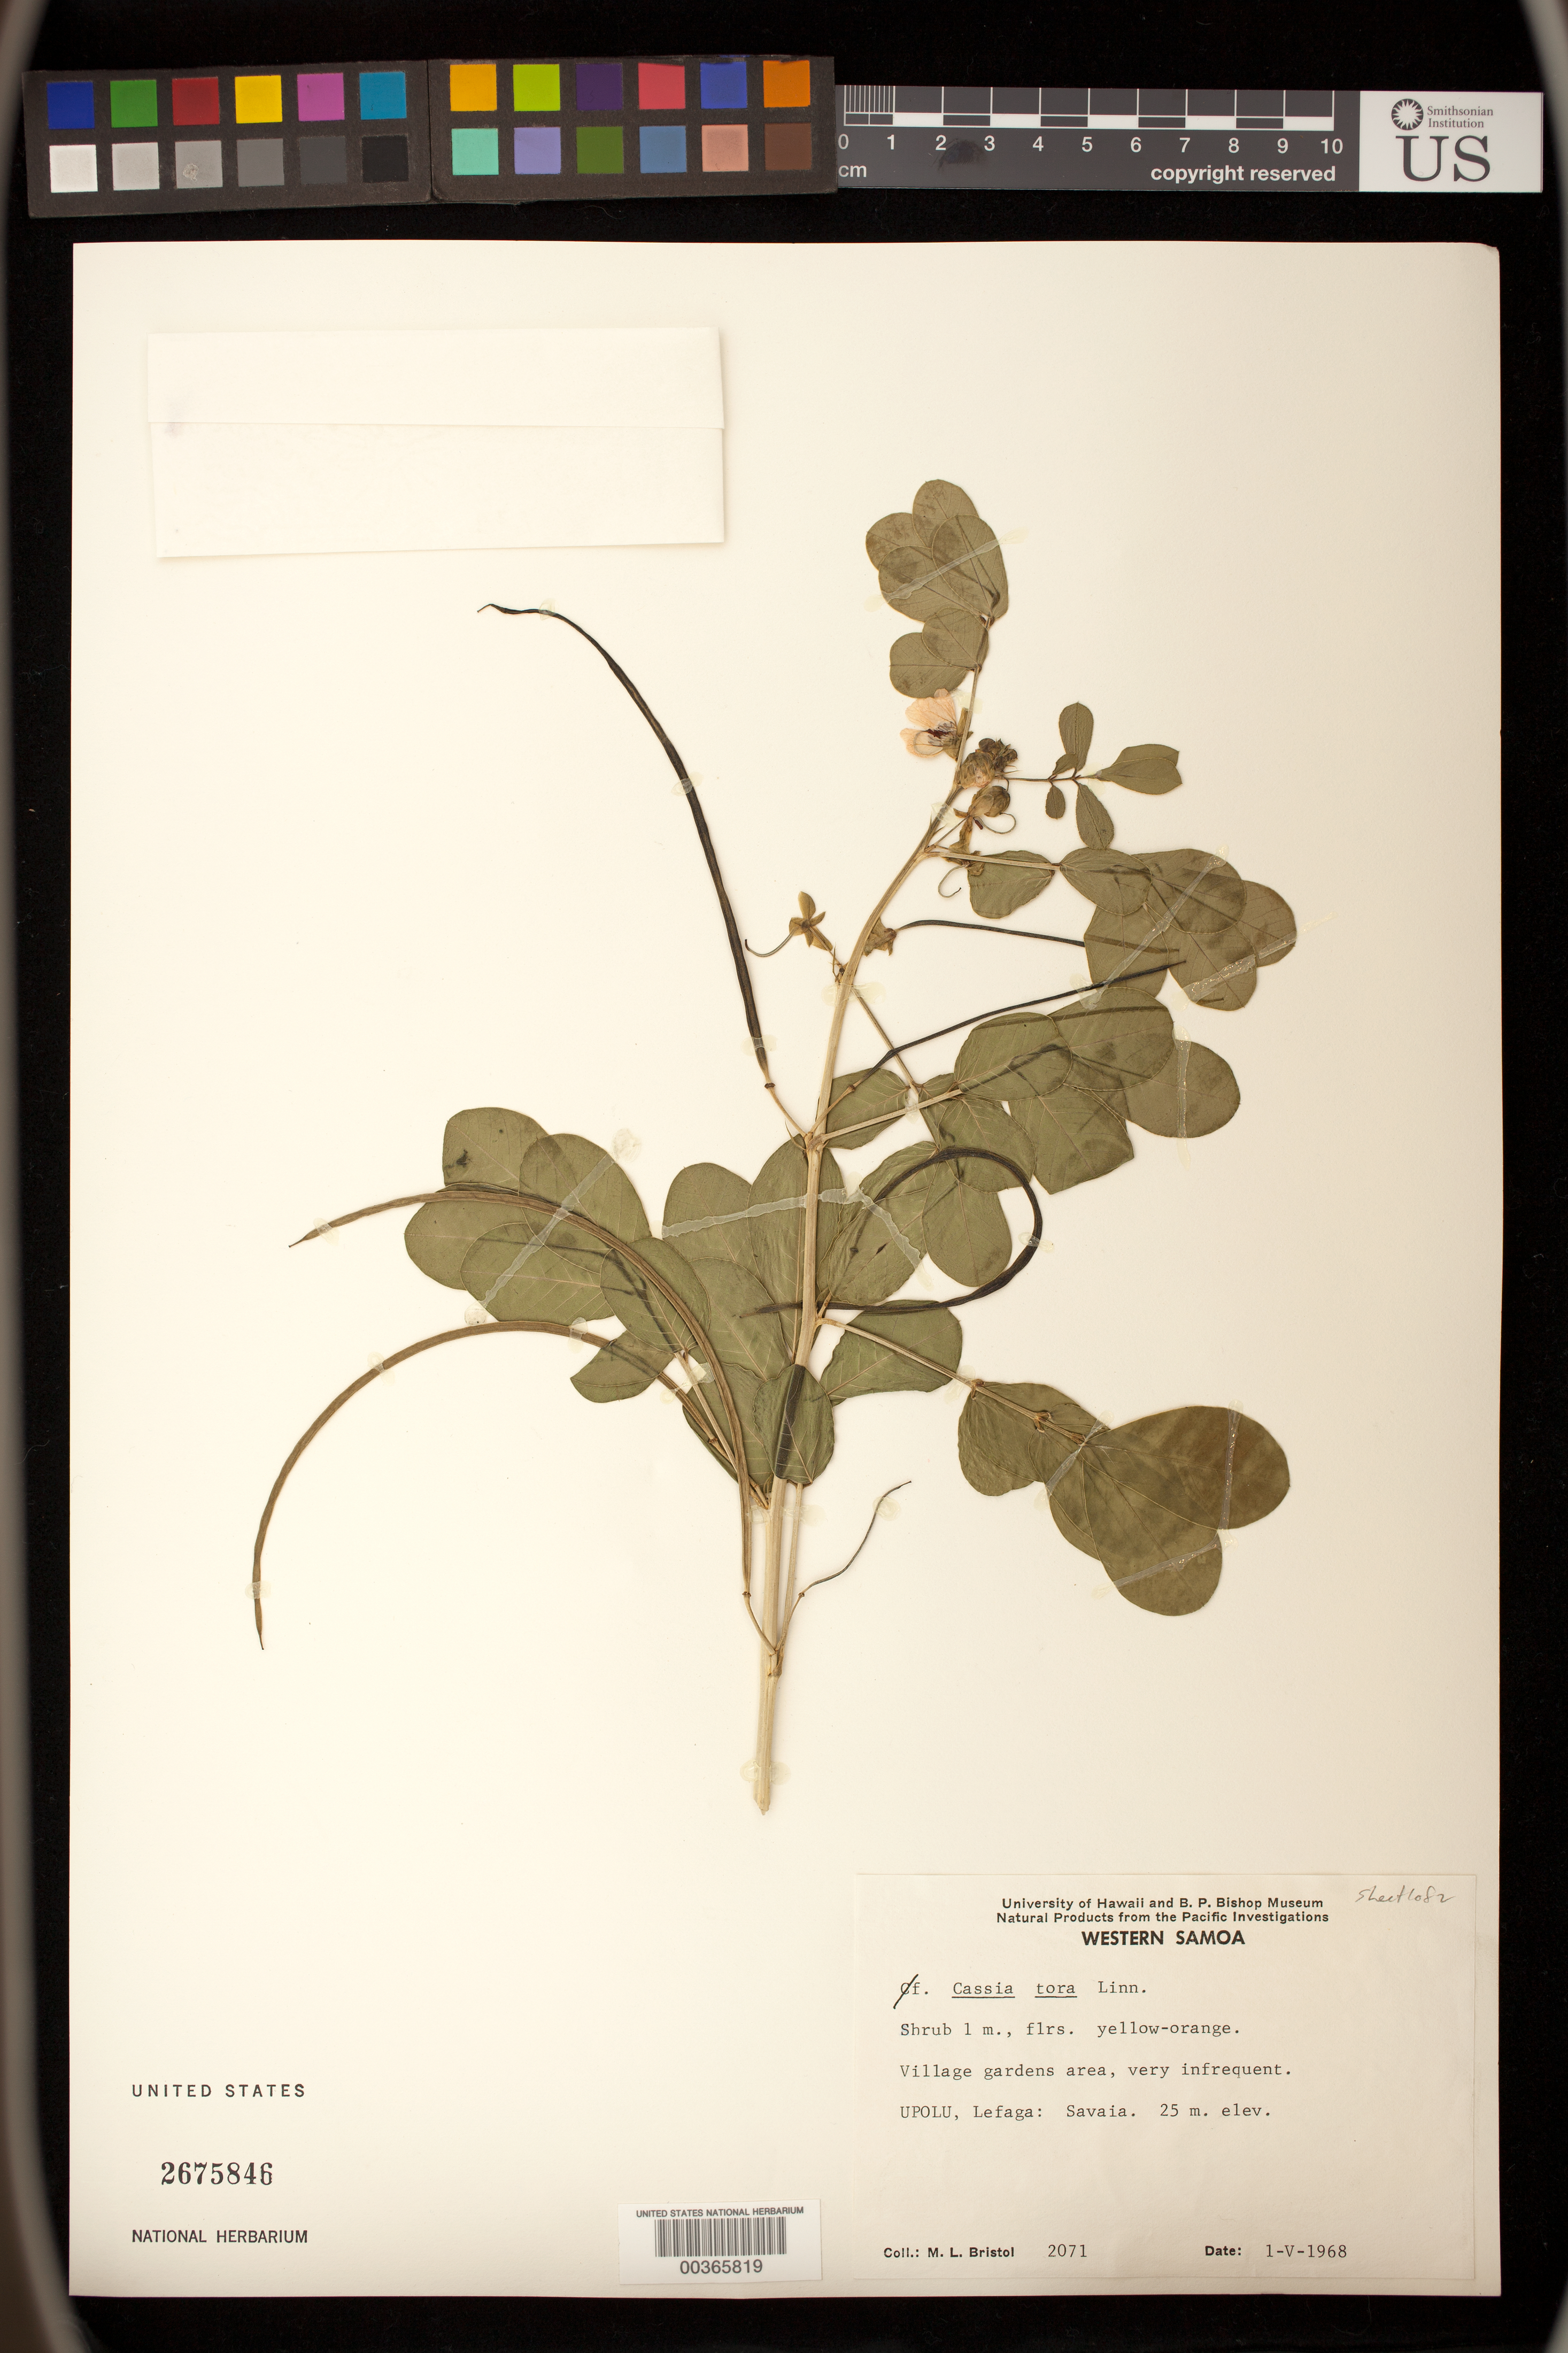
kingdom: Plantae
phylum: Tracheophyta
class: Magnoliopsida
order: Fabales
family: Fabaceae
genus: Senna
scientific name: Senna tora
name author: (L.) Roxb.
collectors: M. L. Bristol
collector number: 2071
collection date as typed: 01 May 1968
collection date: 1968-05-01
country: Samoa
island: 'Upolu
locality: Lefaga; savaia; village gardens area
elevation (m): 25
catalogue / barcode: US 2675846